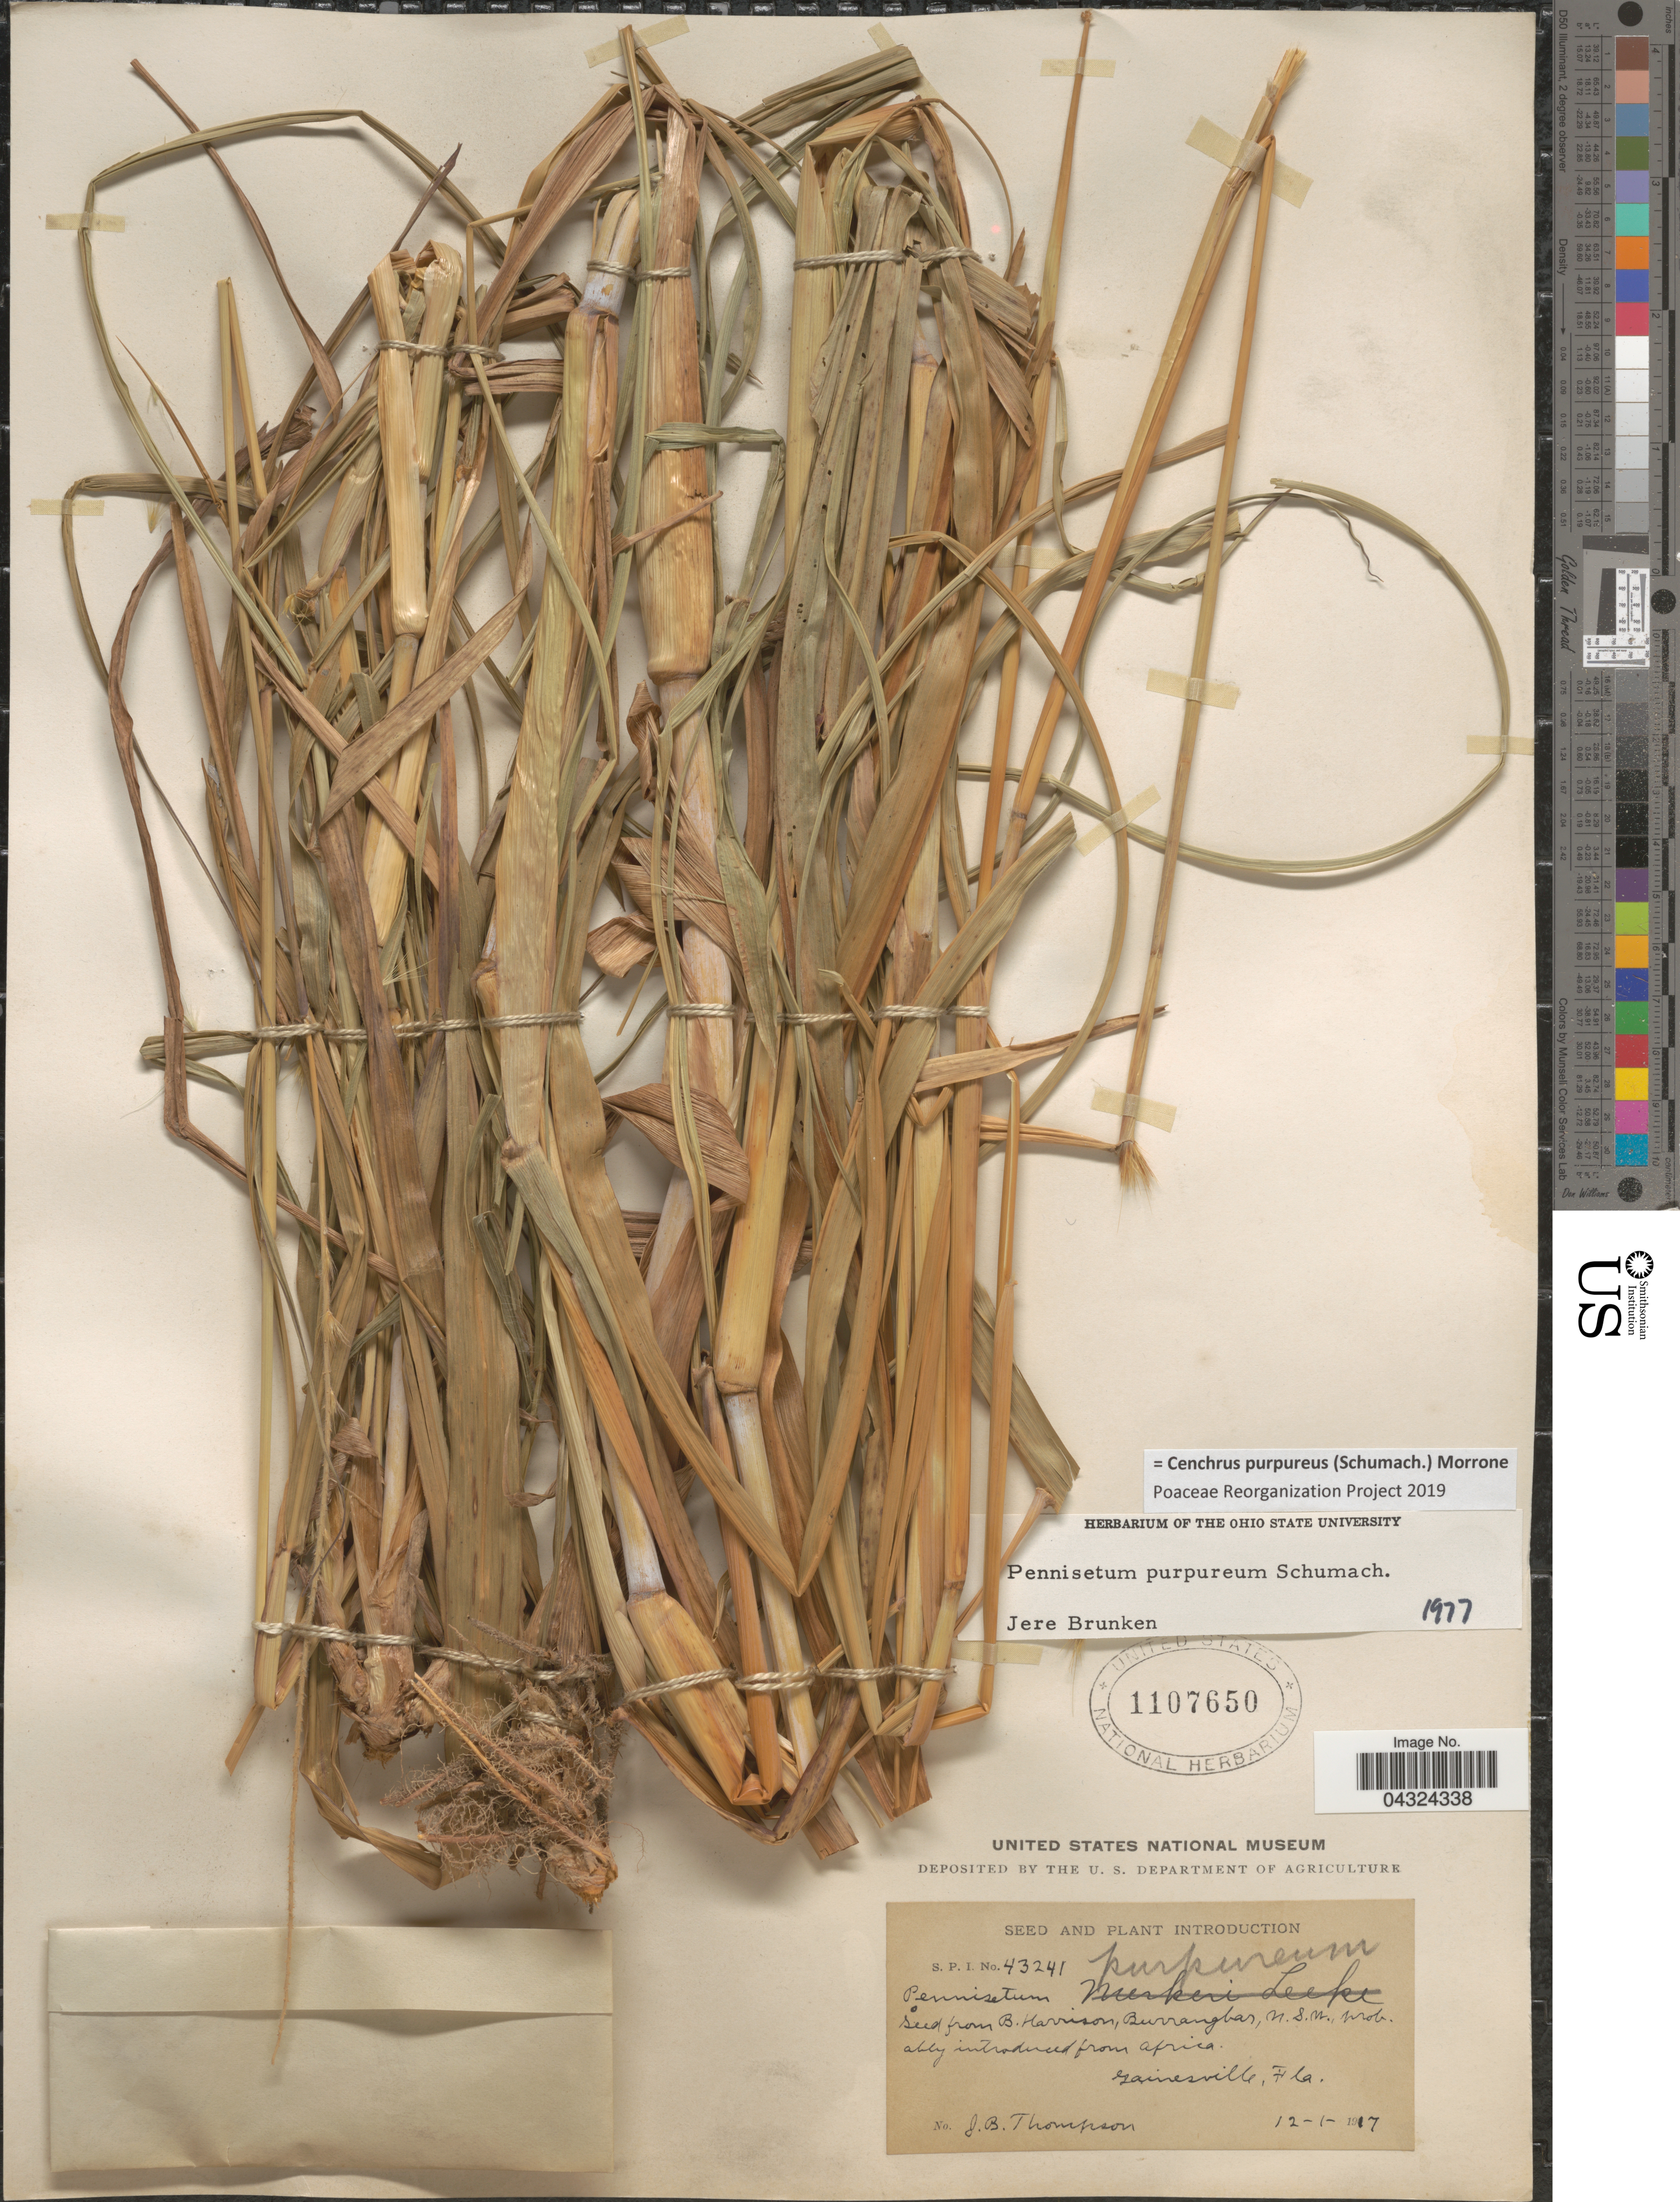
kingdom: Plantae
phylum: Tracheophyta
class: Liliopsida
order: Poales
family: Poaceae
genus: Cenchrus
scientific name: Cenchrus purpureus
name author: (Schumach.) Morrone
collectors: J. B. Thompson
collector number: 43241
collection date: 1917-12-01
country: United States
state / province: Florida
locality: Gainesville.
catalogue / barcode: US 1107650